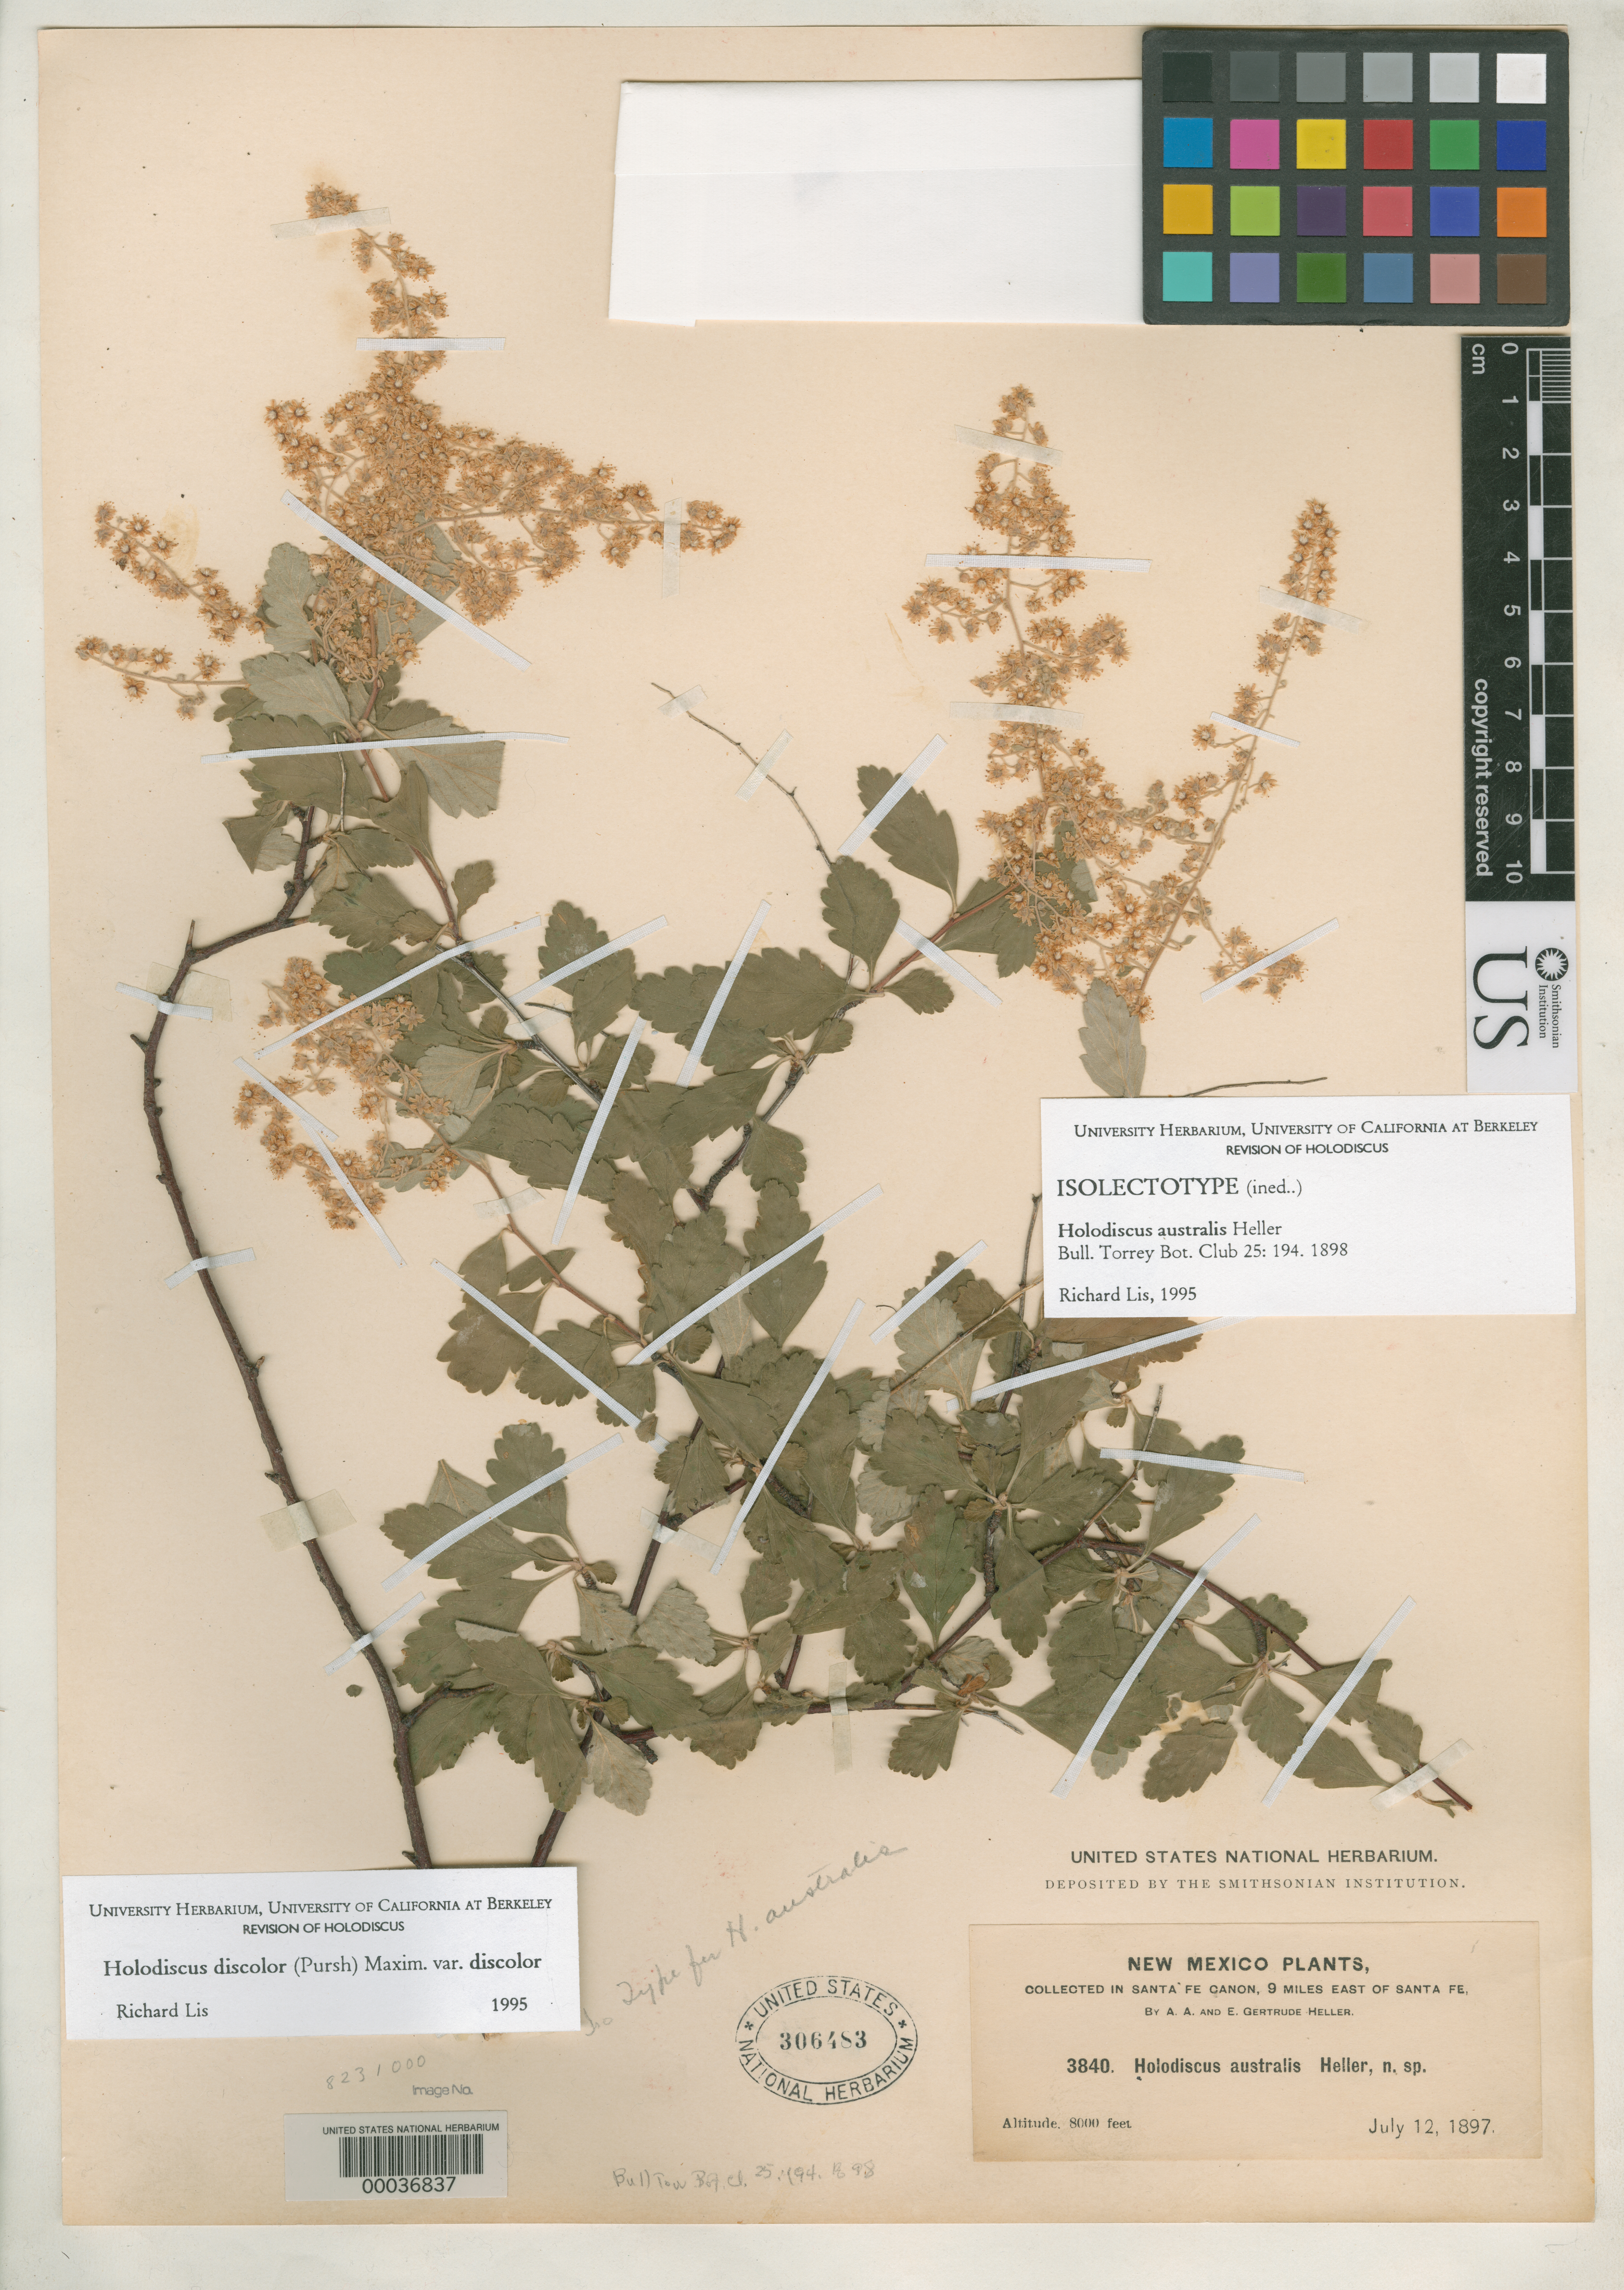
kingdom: Plantae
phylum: Tracheophyta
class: Magnoliopsida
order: Rosales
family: Rosaceae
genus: Holodiscus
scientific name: Holodiscus australis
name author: A. Heller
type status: Type Collection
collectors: A. A. Heller & E. G. Heller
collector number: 3840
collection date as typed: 12 Jul 1897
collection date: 1897-07-12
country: United States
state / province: New Mexico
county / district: Santa Fe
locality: Santa Fe Canon, 9 mi E of Santa Fe.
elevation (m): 2438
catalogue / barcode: US 306483